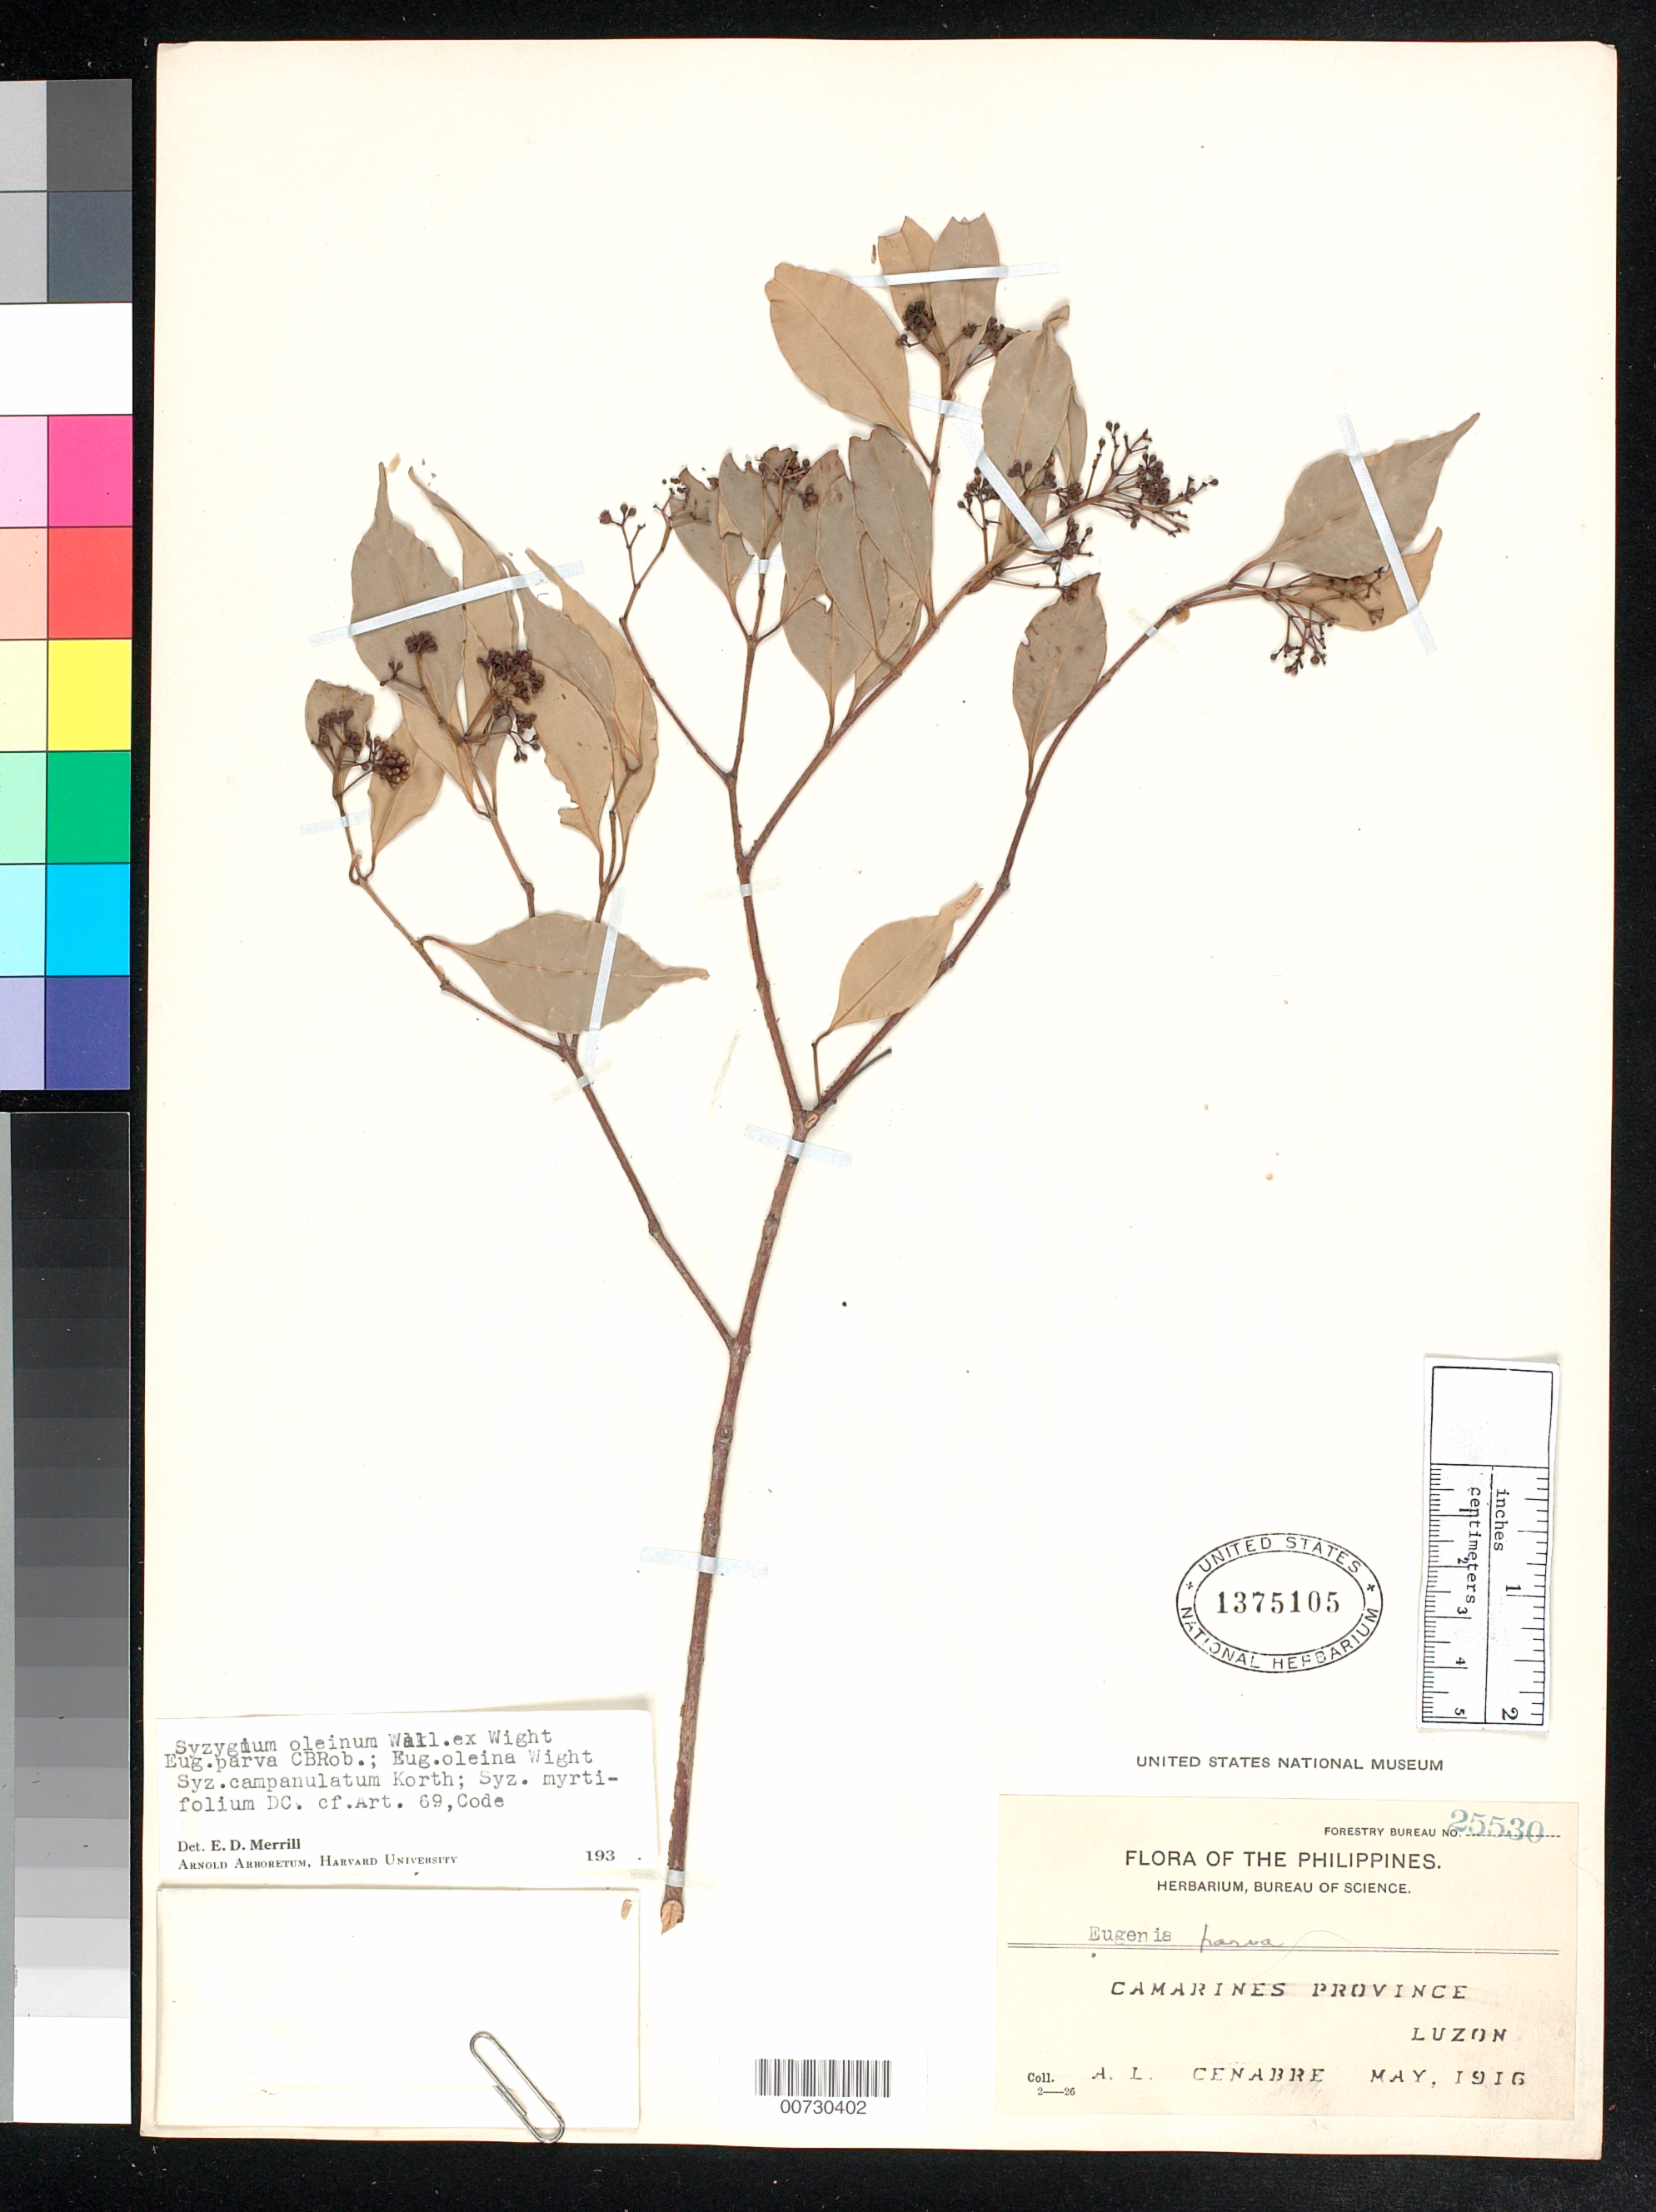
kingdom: Plantae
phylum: Tracheophyta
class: Magnoliopsida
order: Myrtales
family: Myrtaceae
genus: Syzygium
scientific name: Syzygium oleinum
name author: Wall. ex Walp.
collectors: A. Cenabre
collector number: For. Bur. 25530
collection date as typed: May 1916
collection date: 1916-05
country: Philippines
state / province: Bicol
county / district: Camarines Norte / Camarines Sur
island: Luzon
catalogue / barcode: US 1375105